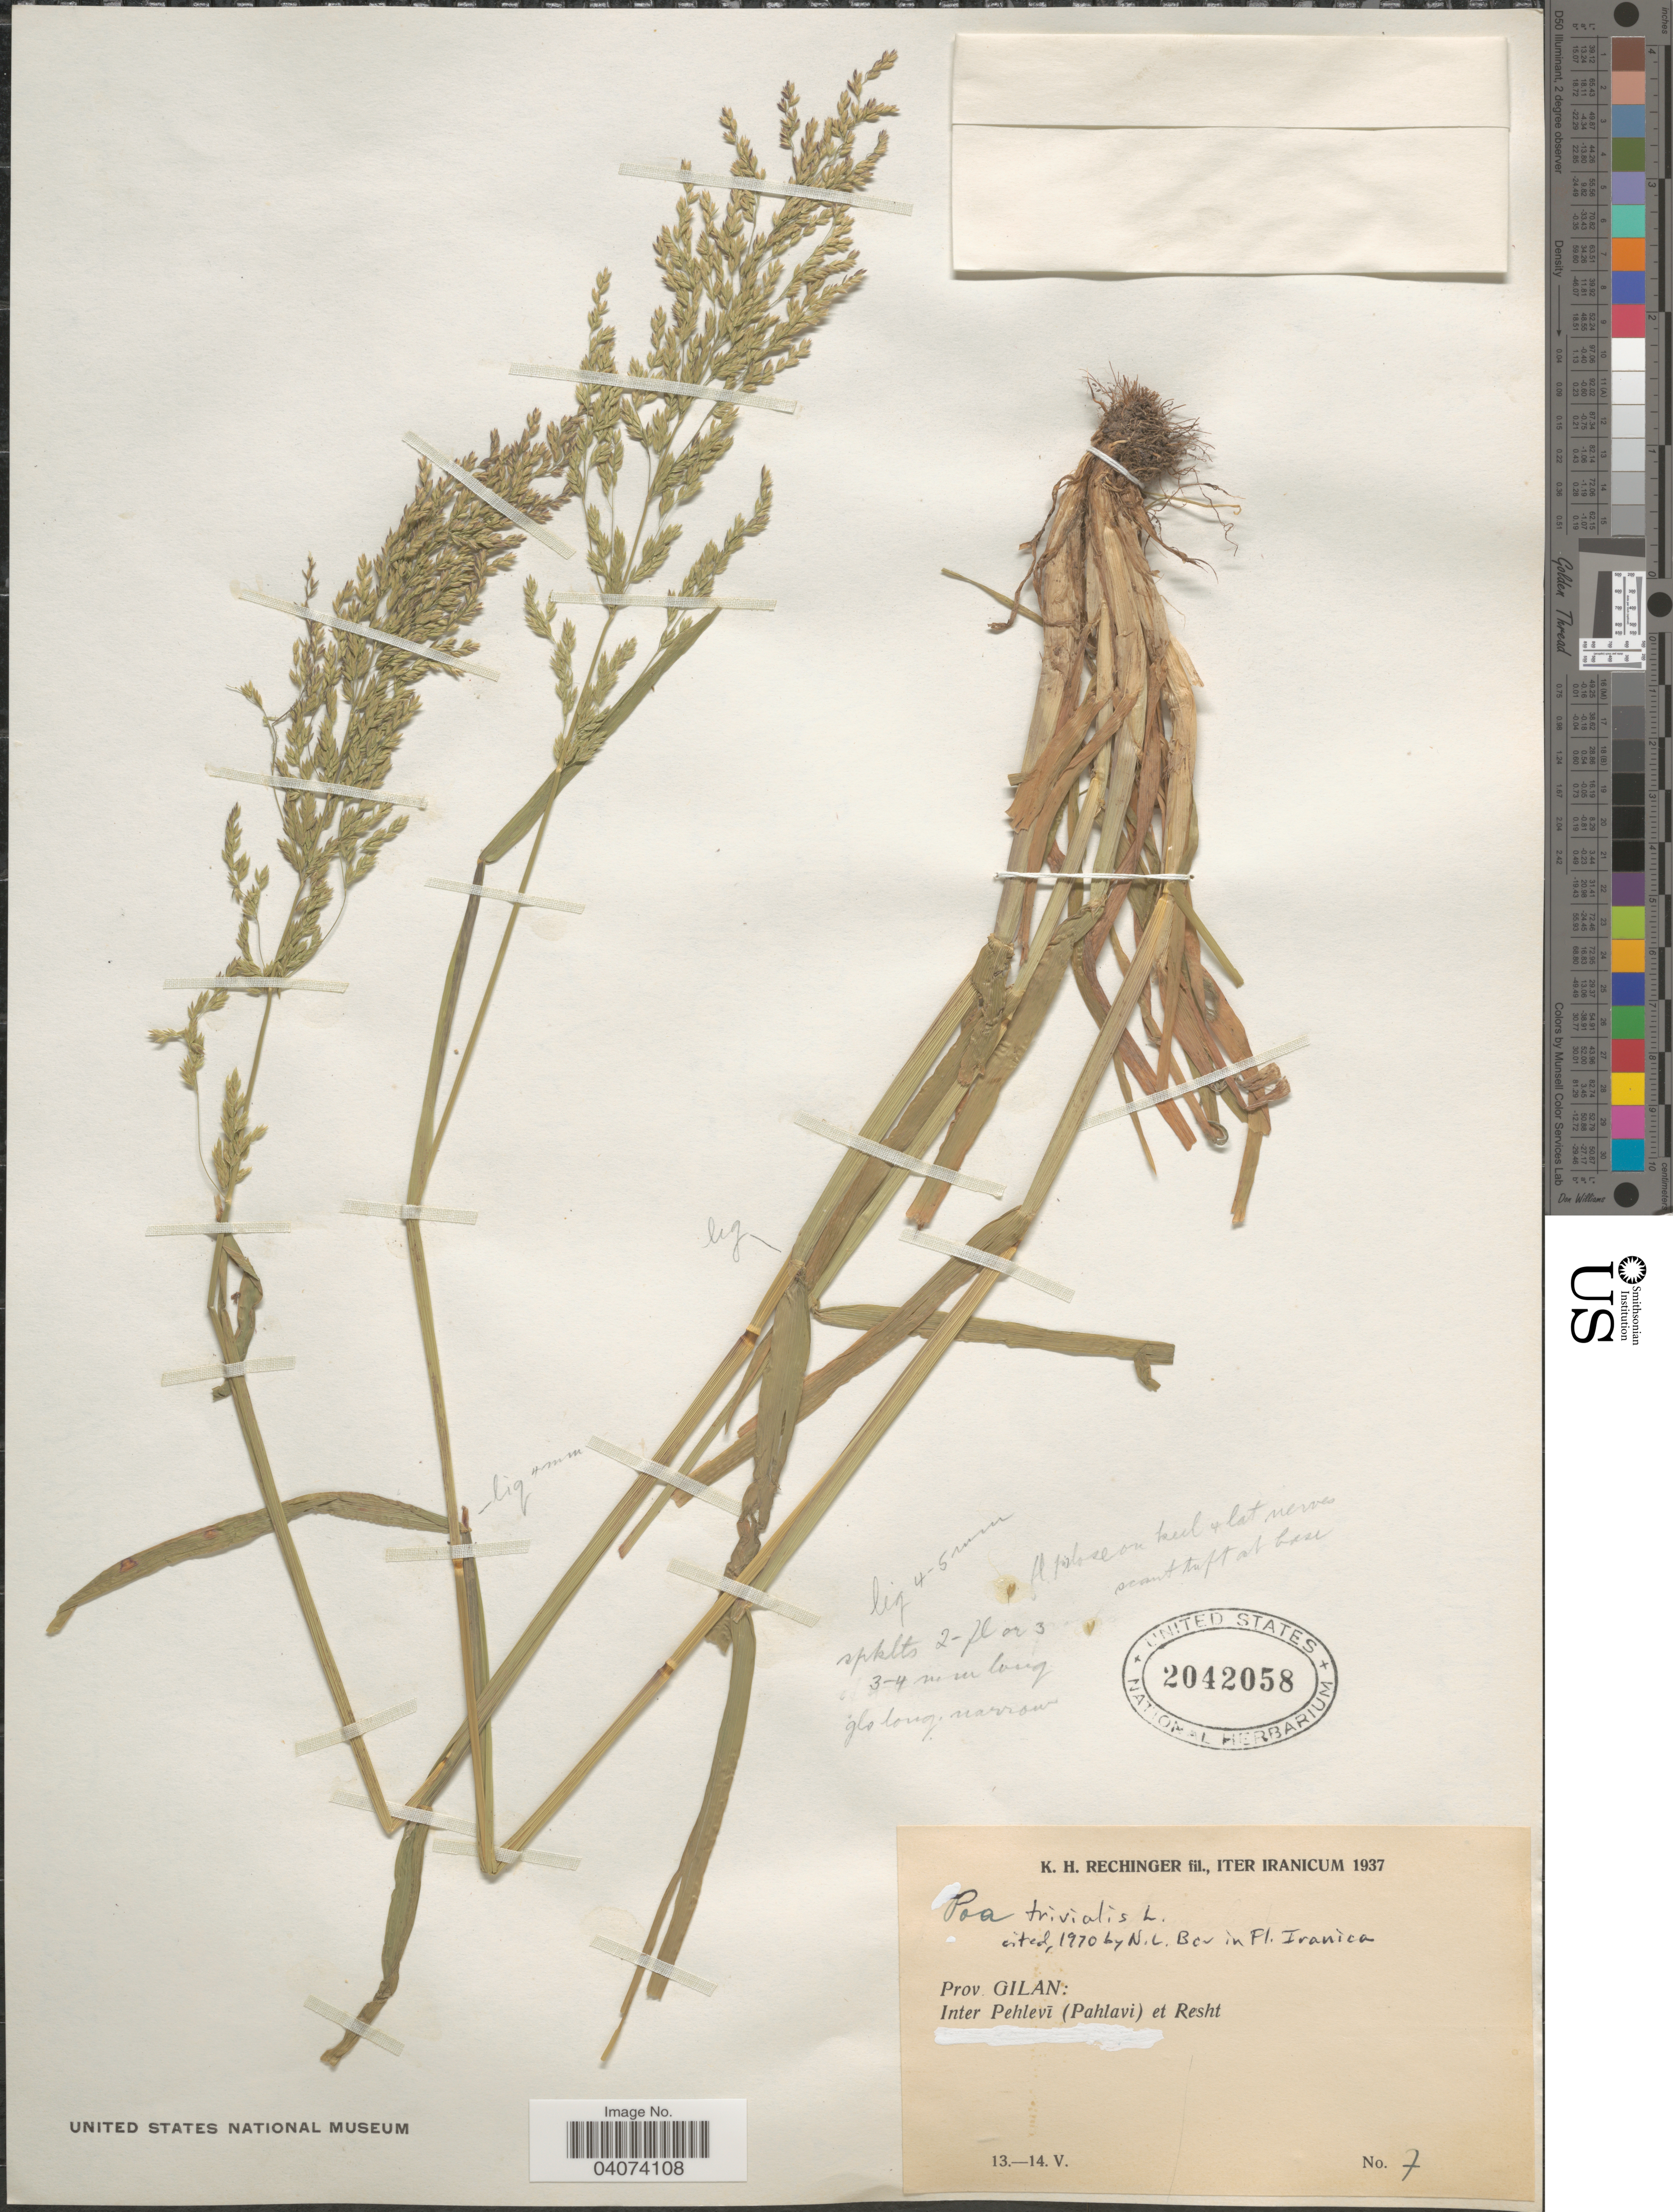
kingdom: Plantae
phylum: Tracheophyta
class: Liliopsida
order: Poales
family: Poaceae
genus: Poa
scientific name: Poa trivialis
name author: L.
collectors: K. H. Rechinger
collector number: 7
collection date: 1937-05-13/1937-05-14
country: Iran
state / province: Gilan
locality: Iter Iranicum 1937. Inter Pehlevī (Pahlavi) et Resht.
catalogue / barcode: US 2042058